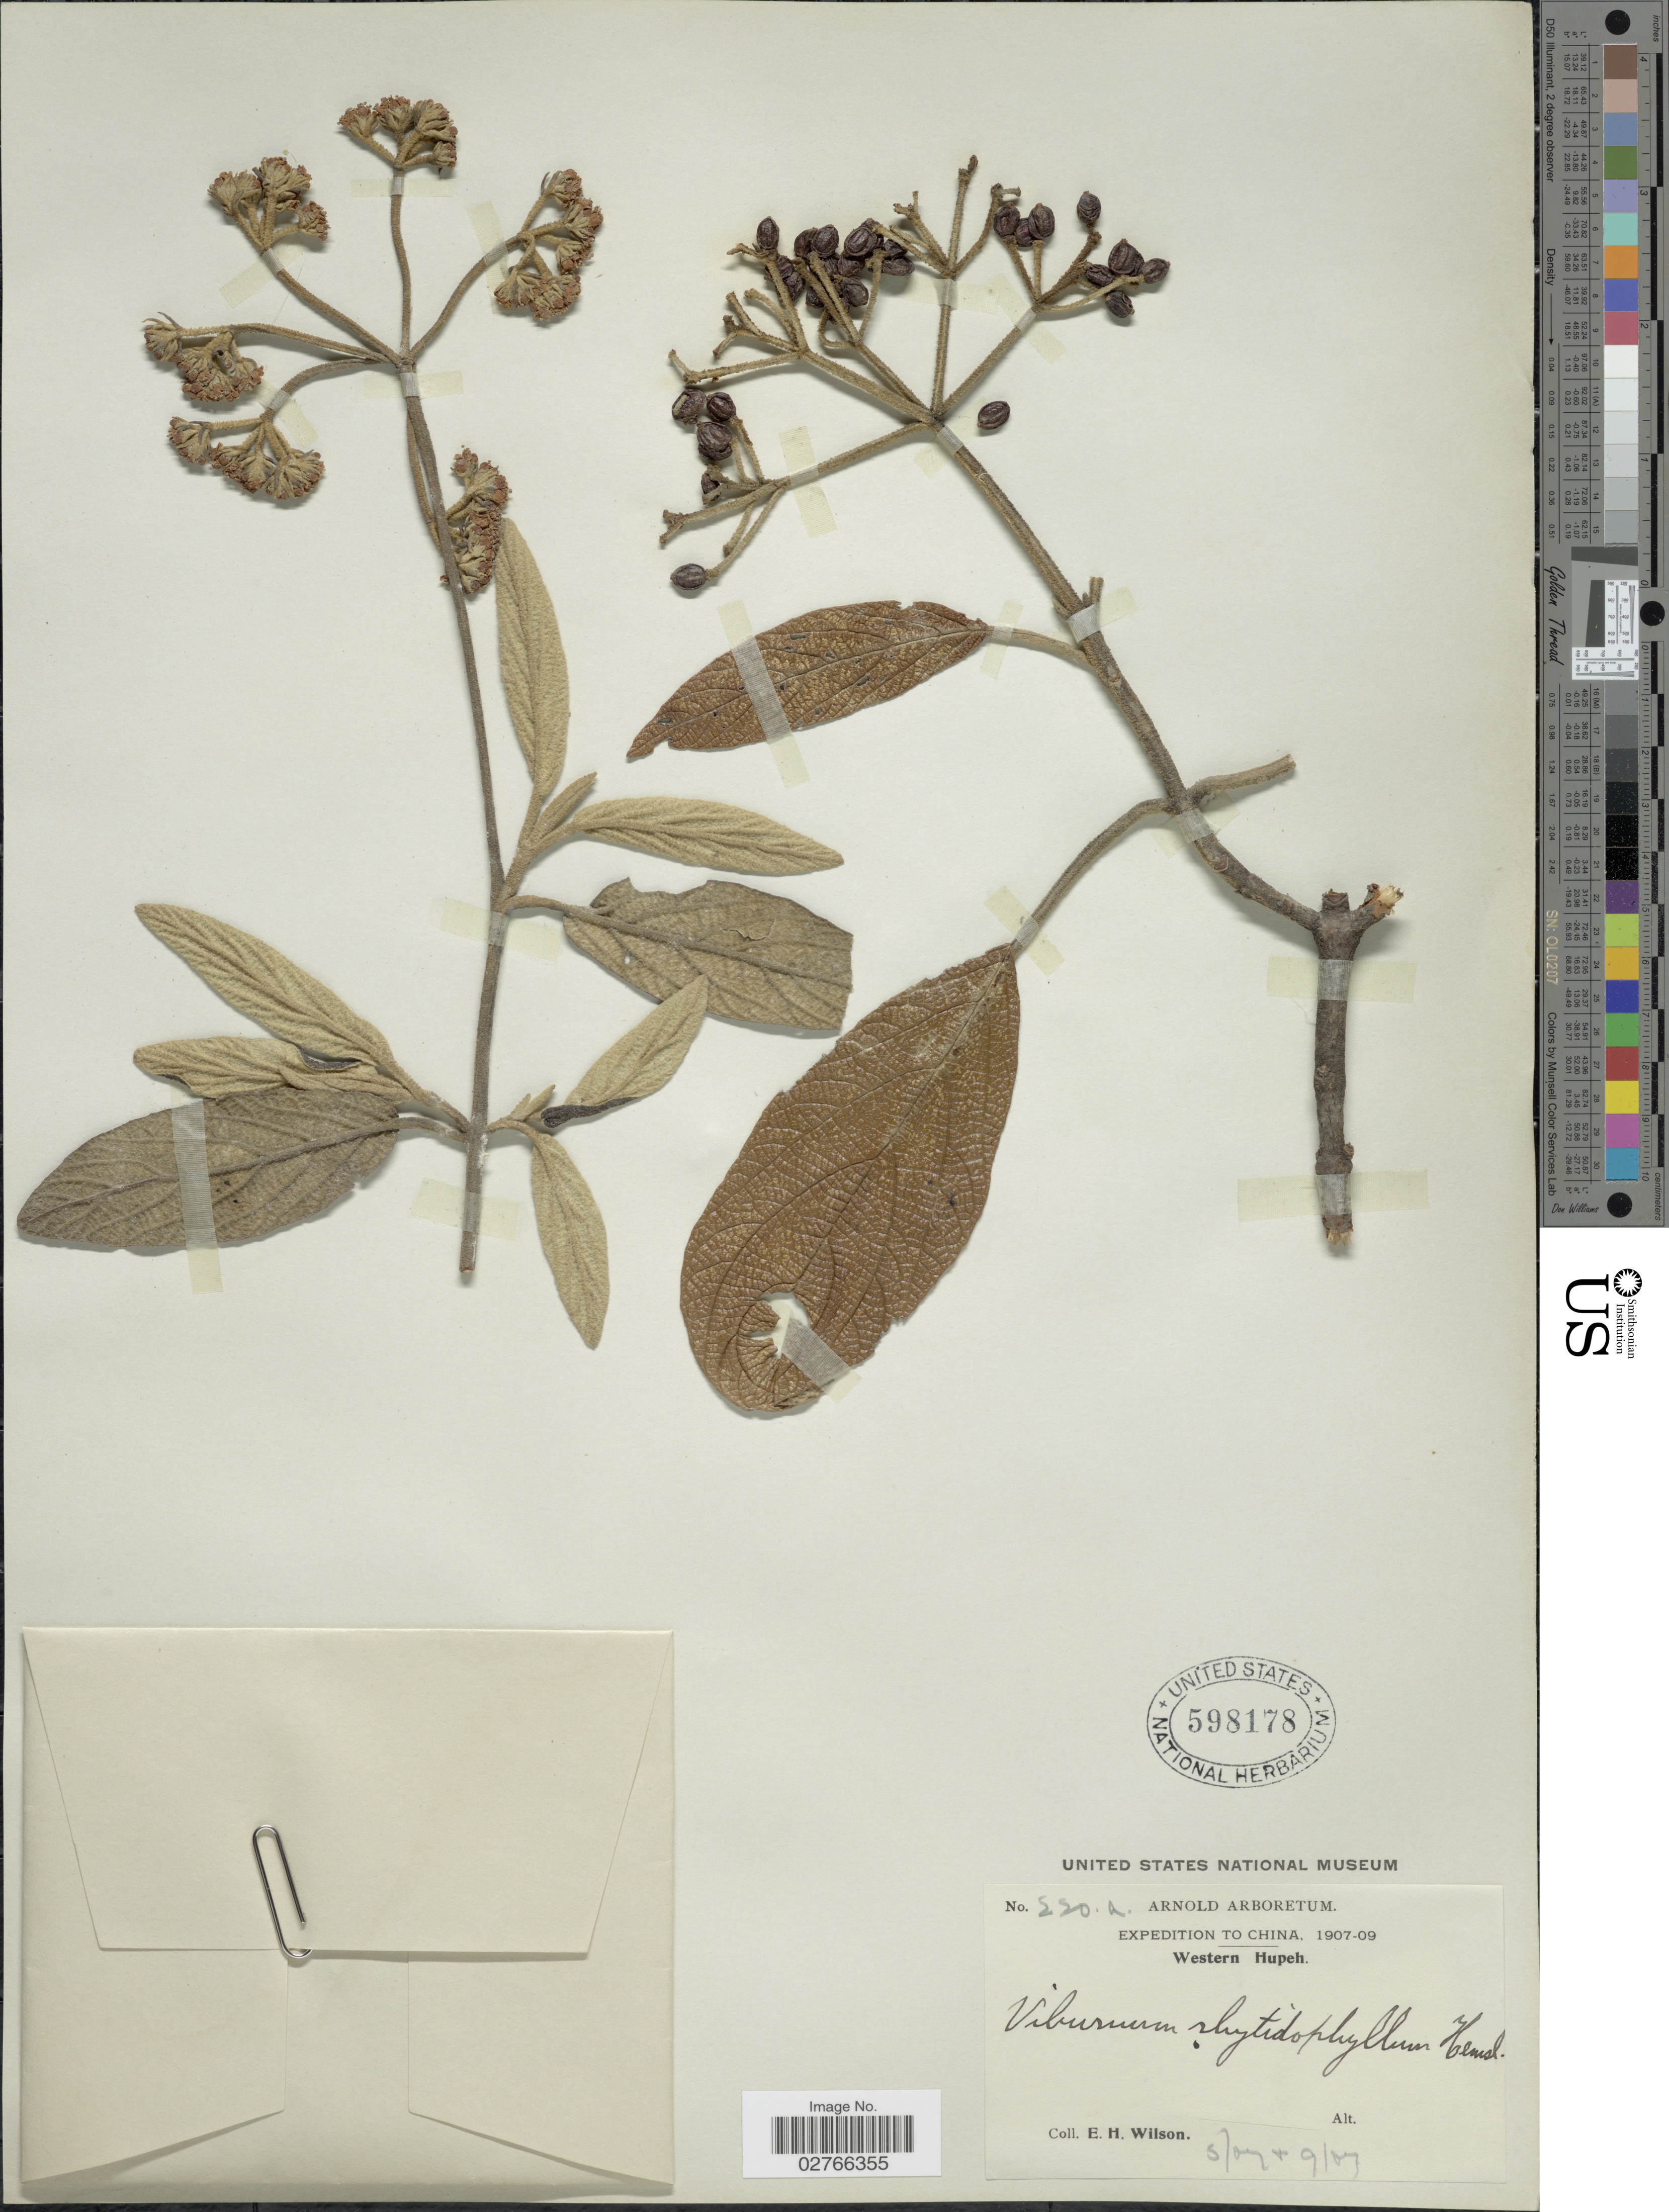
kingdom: Plantae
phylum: Tracheophyta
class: Magnoliopsida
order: Dipsacales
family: Viburnaceae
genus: Viburnum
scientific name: Viburnum rhytidophyllum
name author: Hemsl.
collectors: E. Wilson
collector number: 220A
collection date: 1907-05/1907-09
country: China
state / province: Hubei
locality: Western Hupeh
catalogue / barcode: US 598178